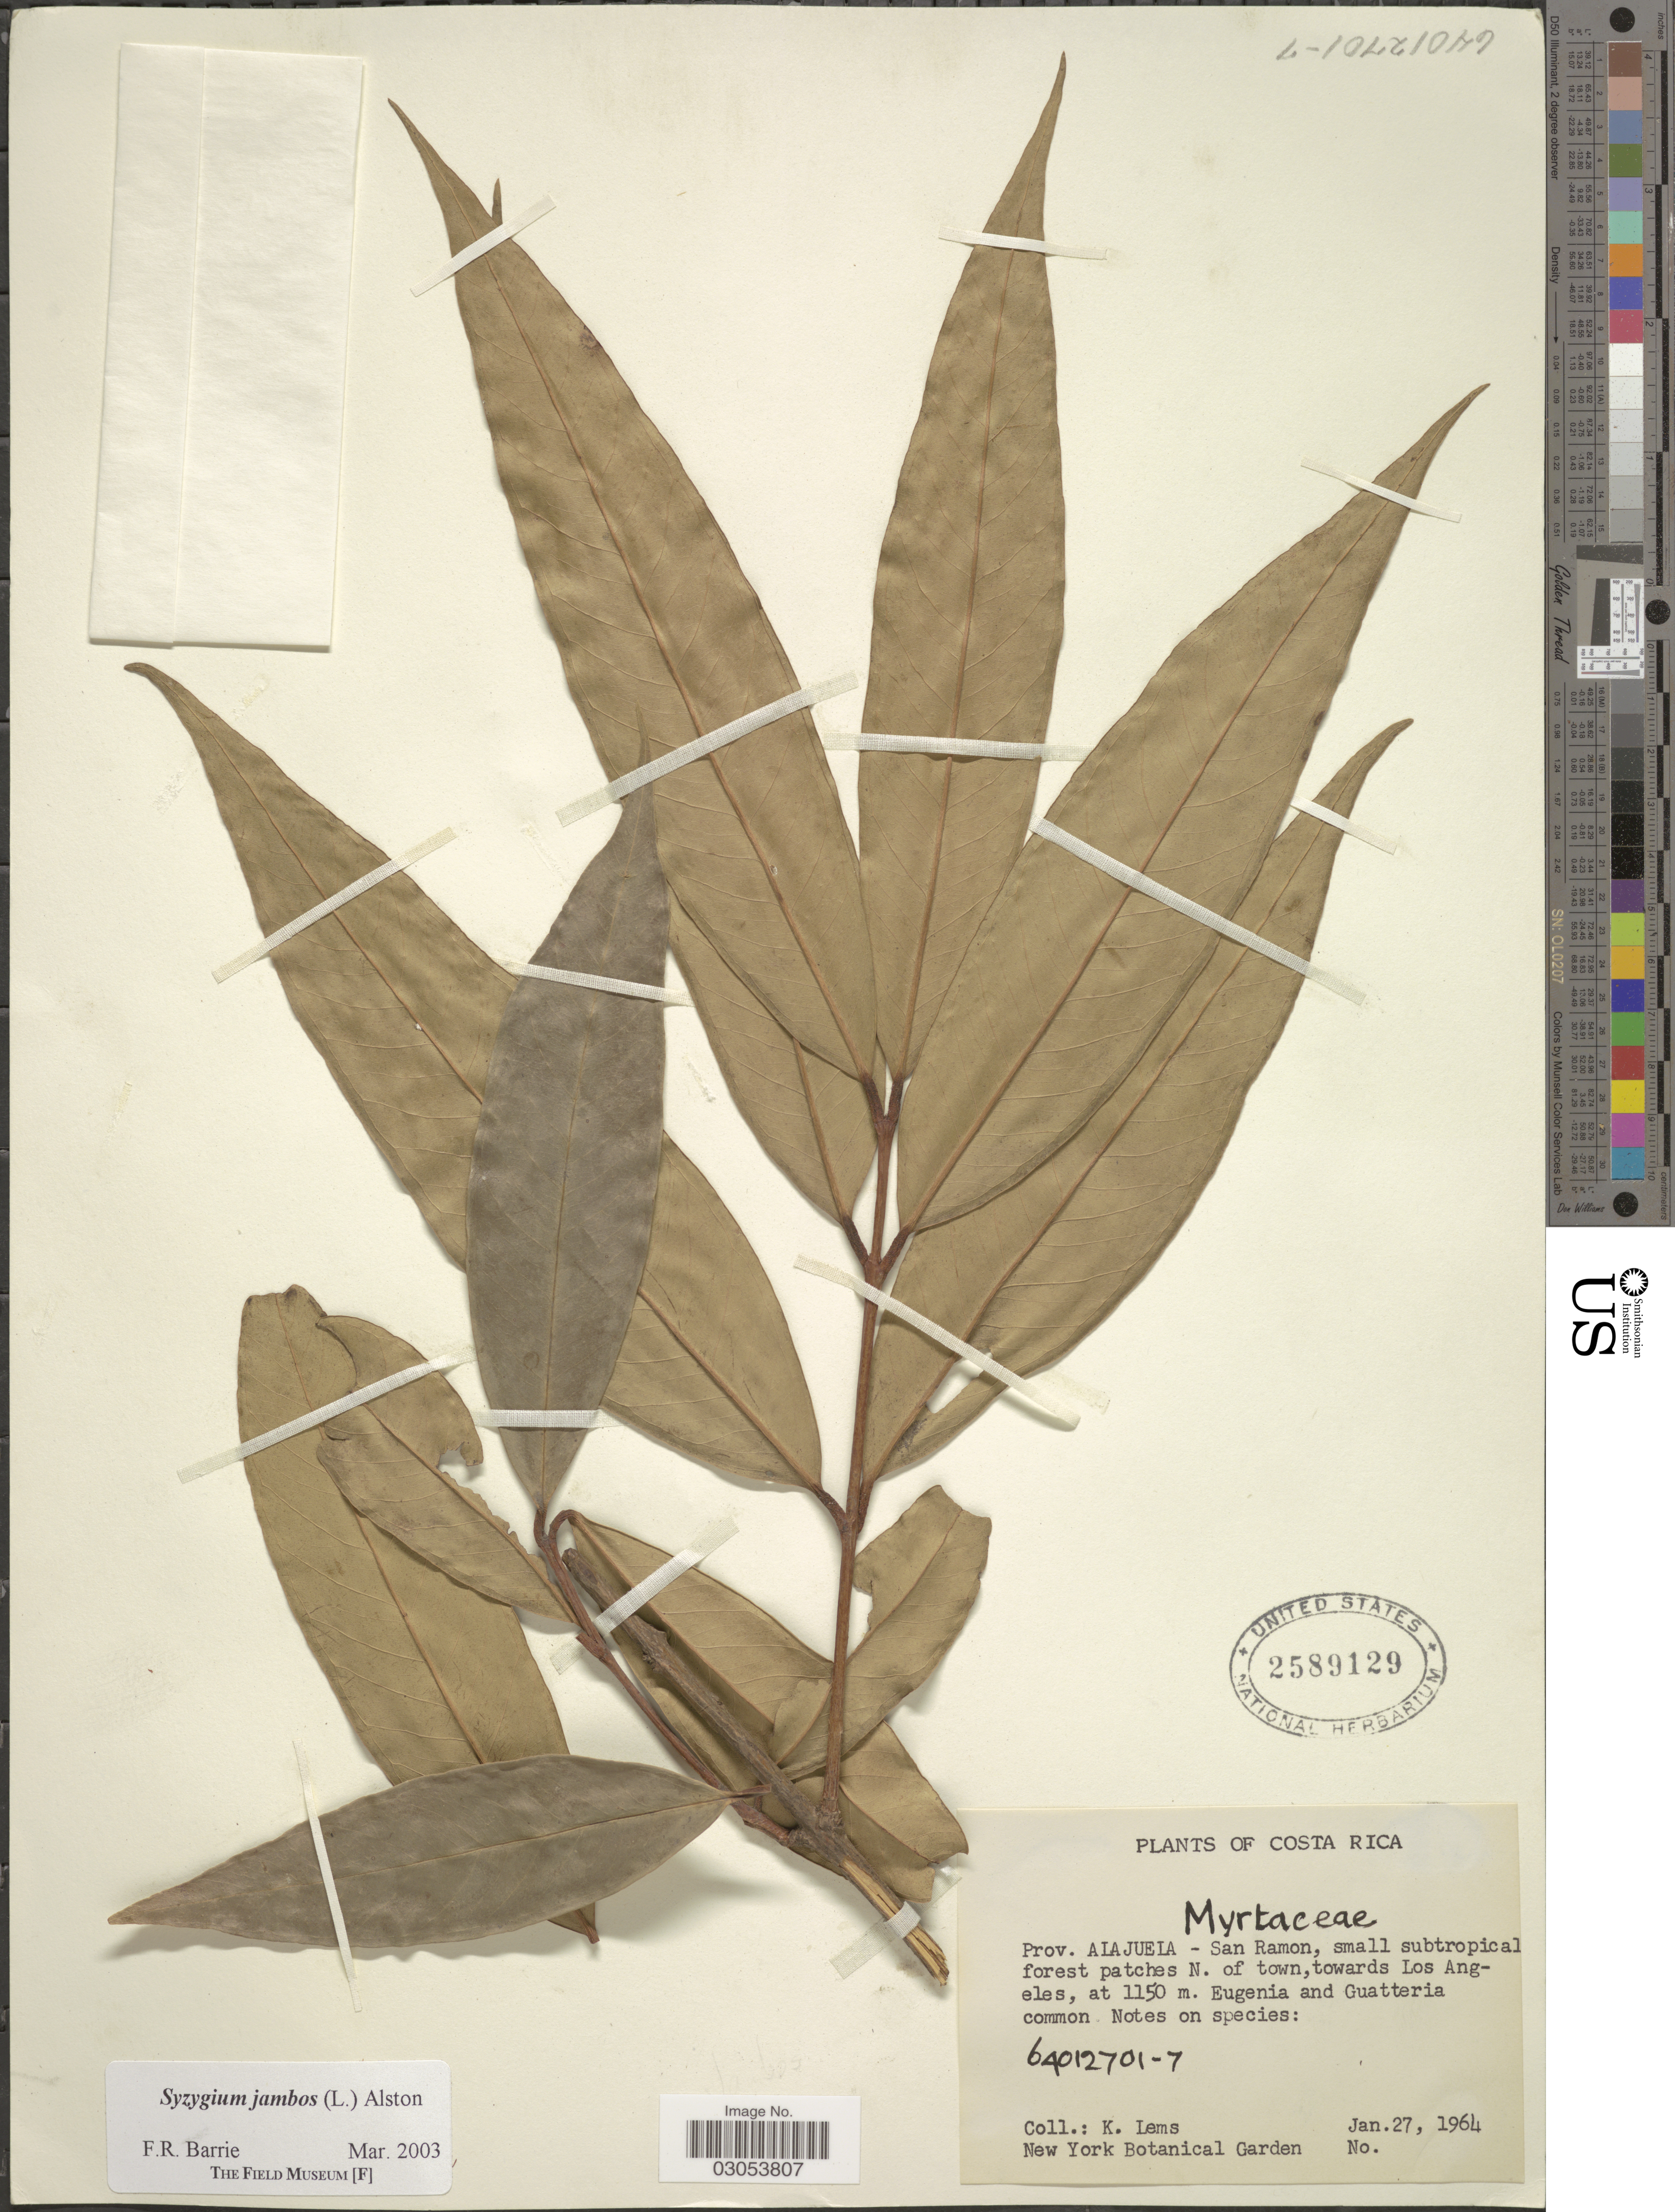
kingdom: Plantae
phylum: Tracheophyta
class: Magnoliopsida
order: Myrtales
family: Myrtaceae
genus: Syzygium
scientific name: Syzygium jambos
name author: (L.) Alston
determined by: Barrie, F. R.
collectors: K. Lems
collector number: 64012701-7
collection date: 1964-01-27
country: Costa Rica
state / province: Alajuela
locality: San Ramon, small subtropical forest patches N. of town, towards Los Angeles.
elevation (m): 1150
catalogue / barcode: US 2589129